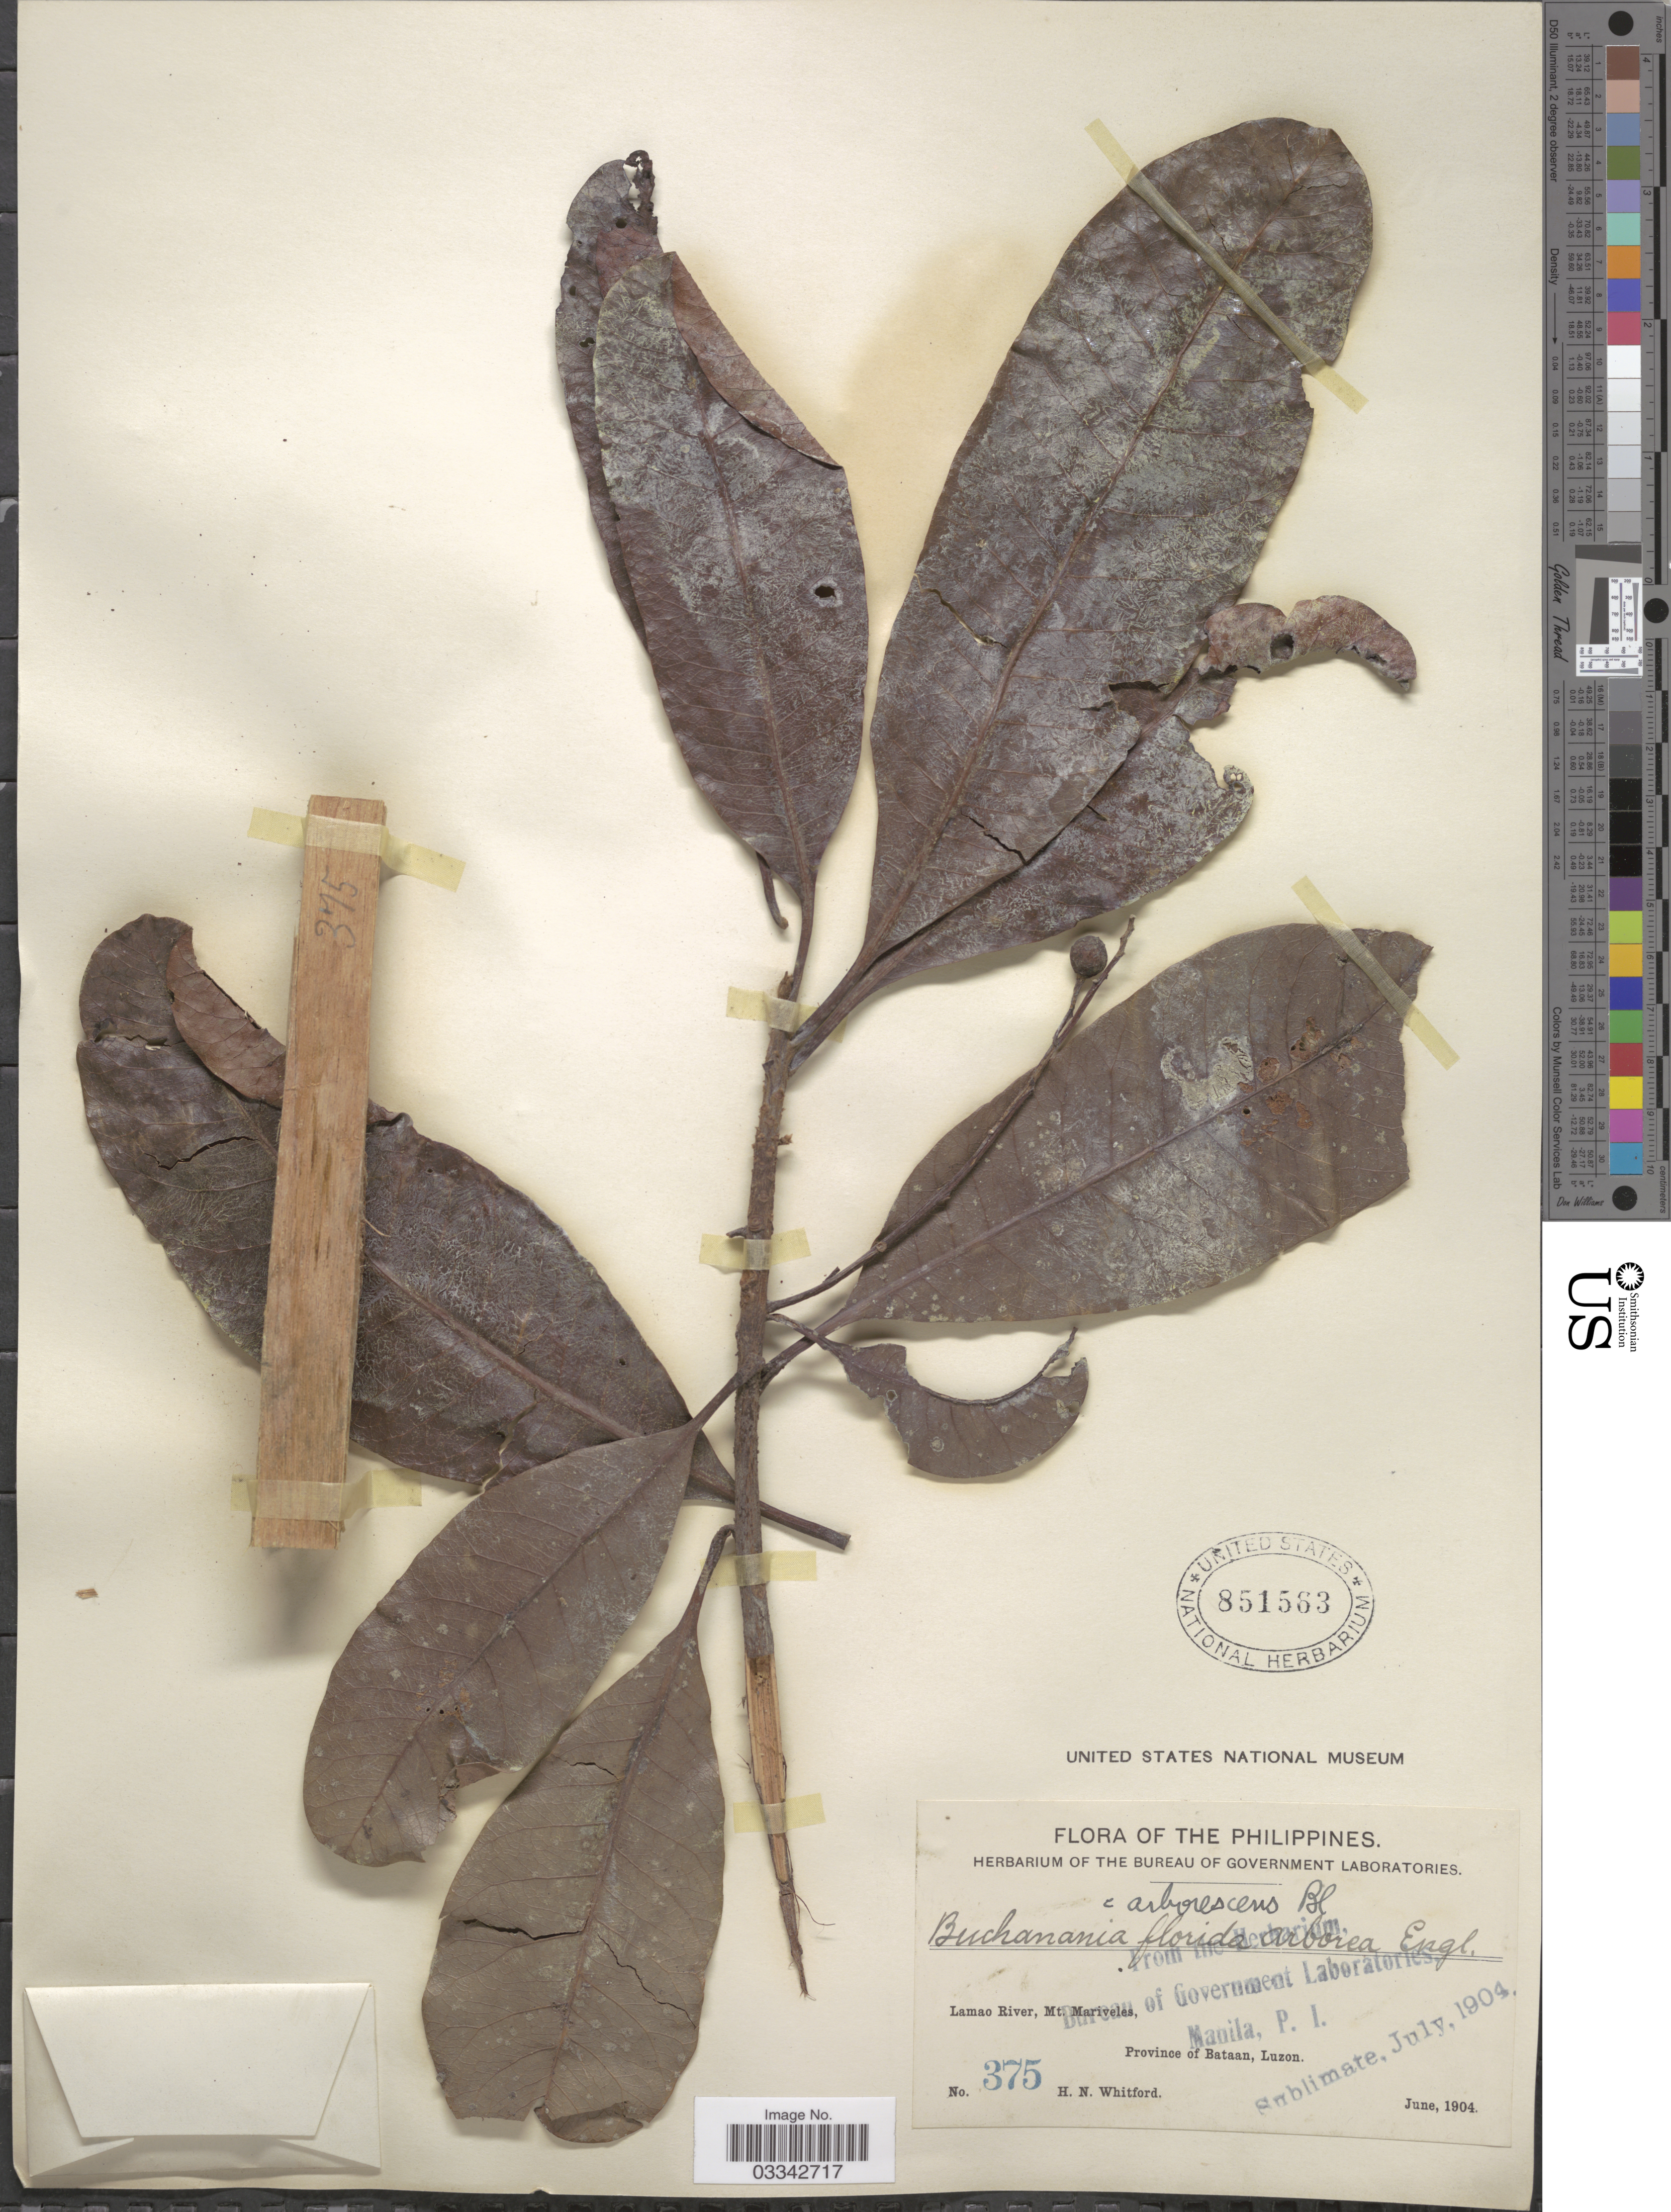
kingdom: Plantae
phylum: Tracheophyta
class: Magnoliopsida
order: Sapindales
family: Anacardiaceae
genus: Buchanania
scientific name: Buchanania arborescens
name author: (Blume) Blume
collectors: H. N. Whitford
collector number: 375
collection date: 1904-06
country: Philippines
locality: Lamao River, Mt. Mariveles, Province of Bataan, Luzon.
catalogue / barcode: US 851563